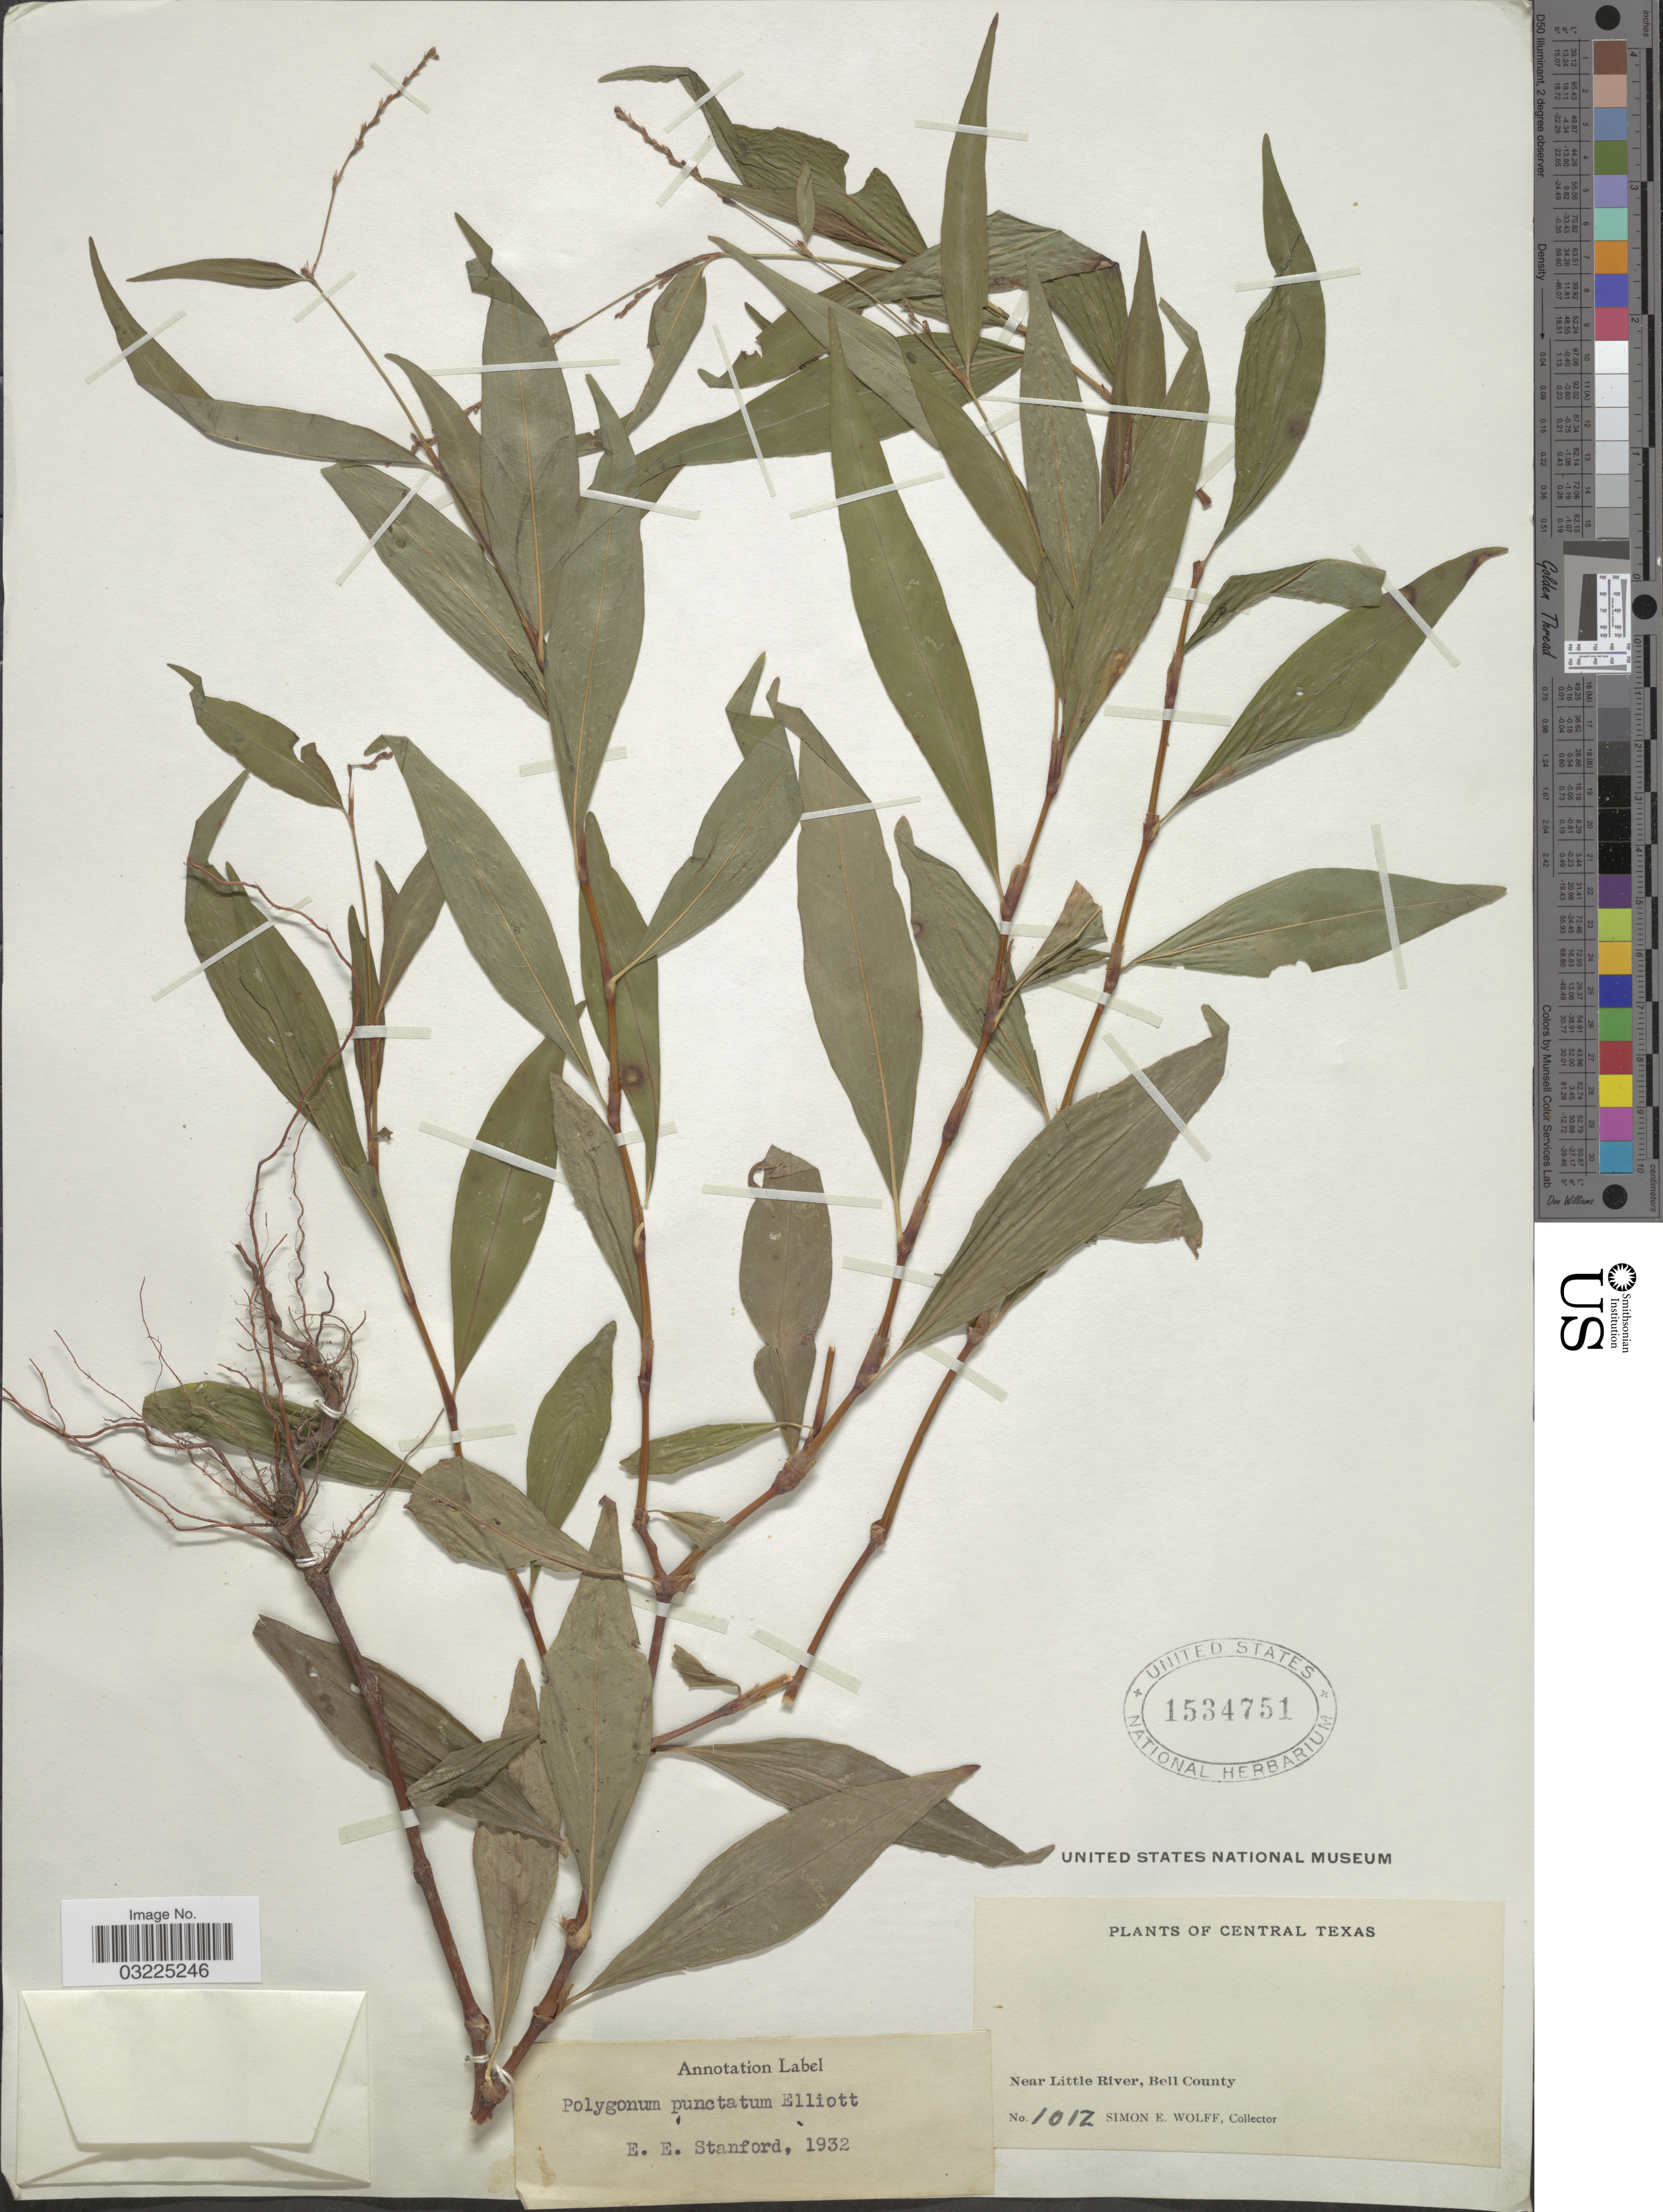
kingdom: Plantae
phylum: Tracheophyta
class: Magnoliopsida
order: Caryophyllales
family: Polygonaceae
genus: Persicaria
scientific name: Persicaria punctata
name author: (Elliott) Small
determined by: Atha, D. E.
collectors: S. E. Wolff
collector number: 1012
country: United States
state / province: Texas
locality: Central Texas. Near Little River, Bell County.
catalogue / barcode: US 1534751